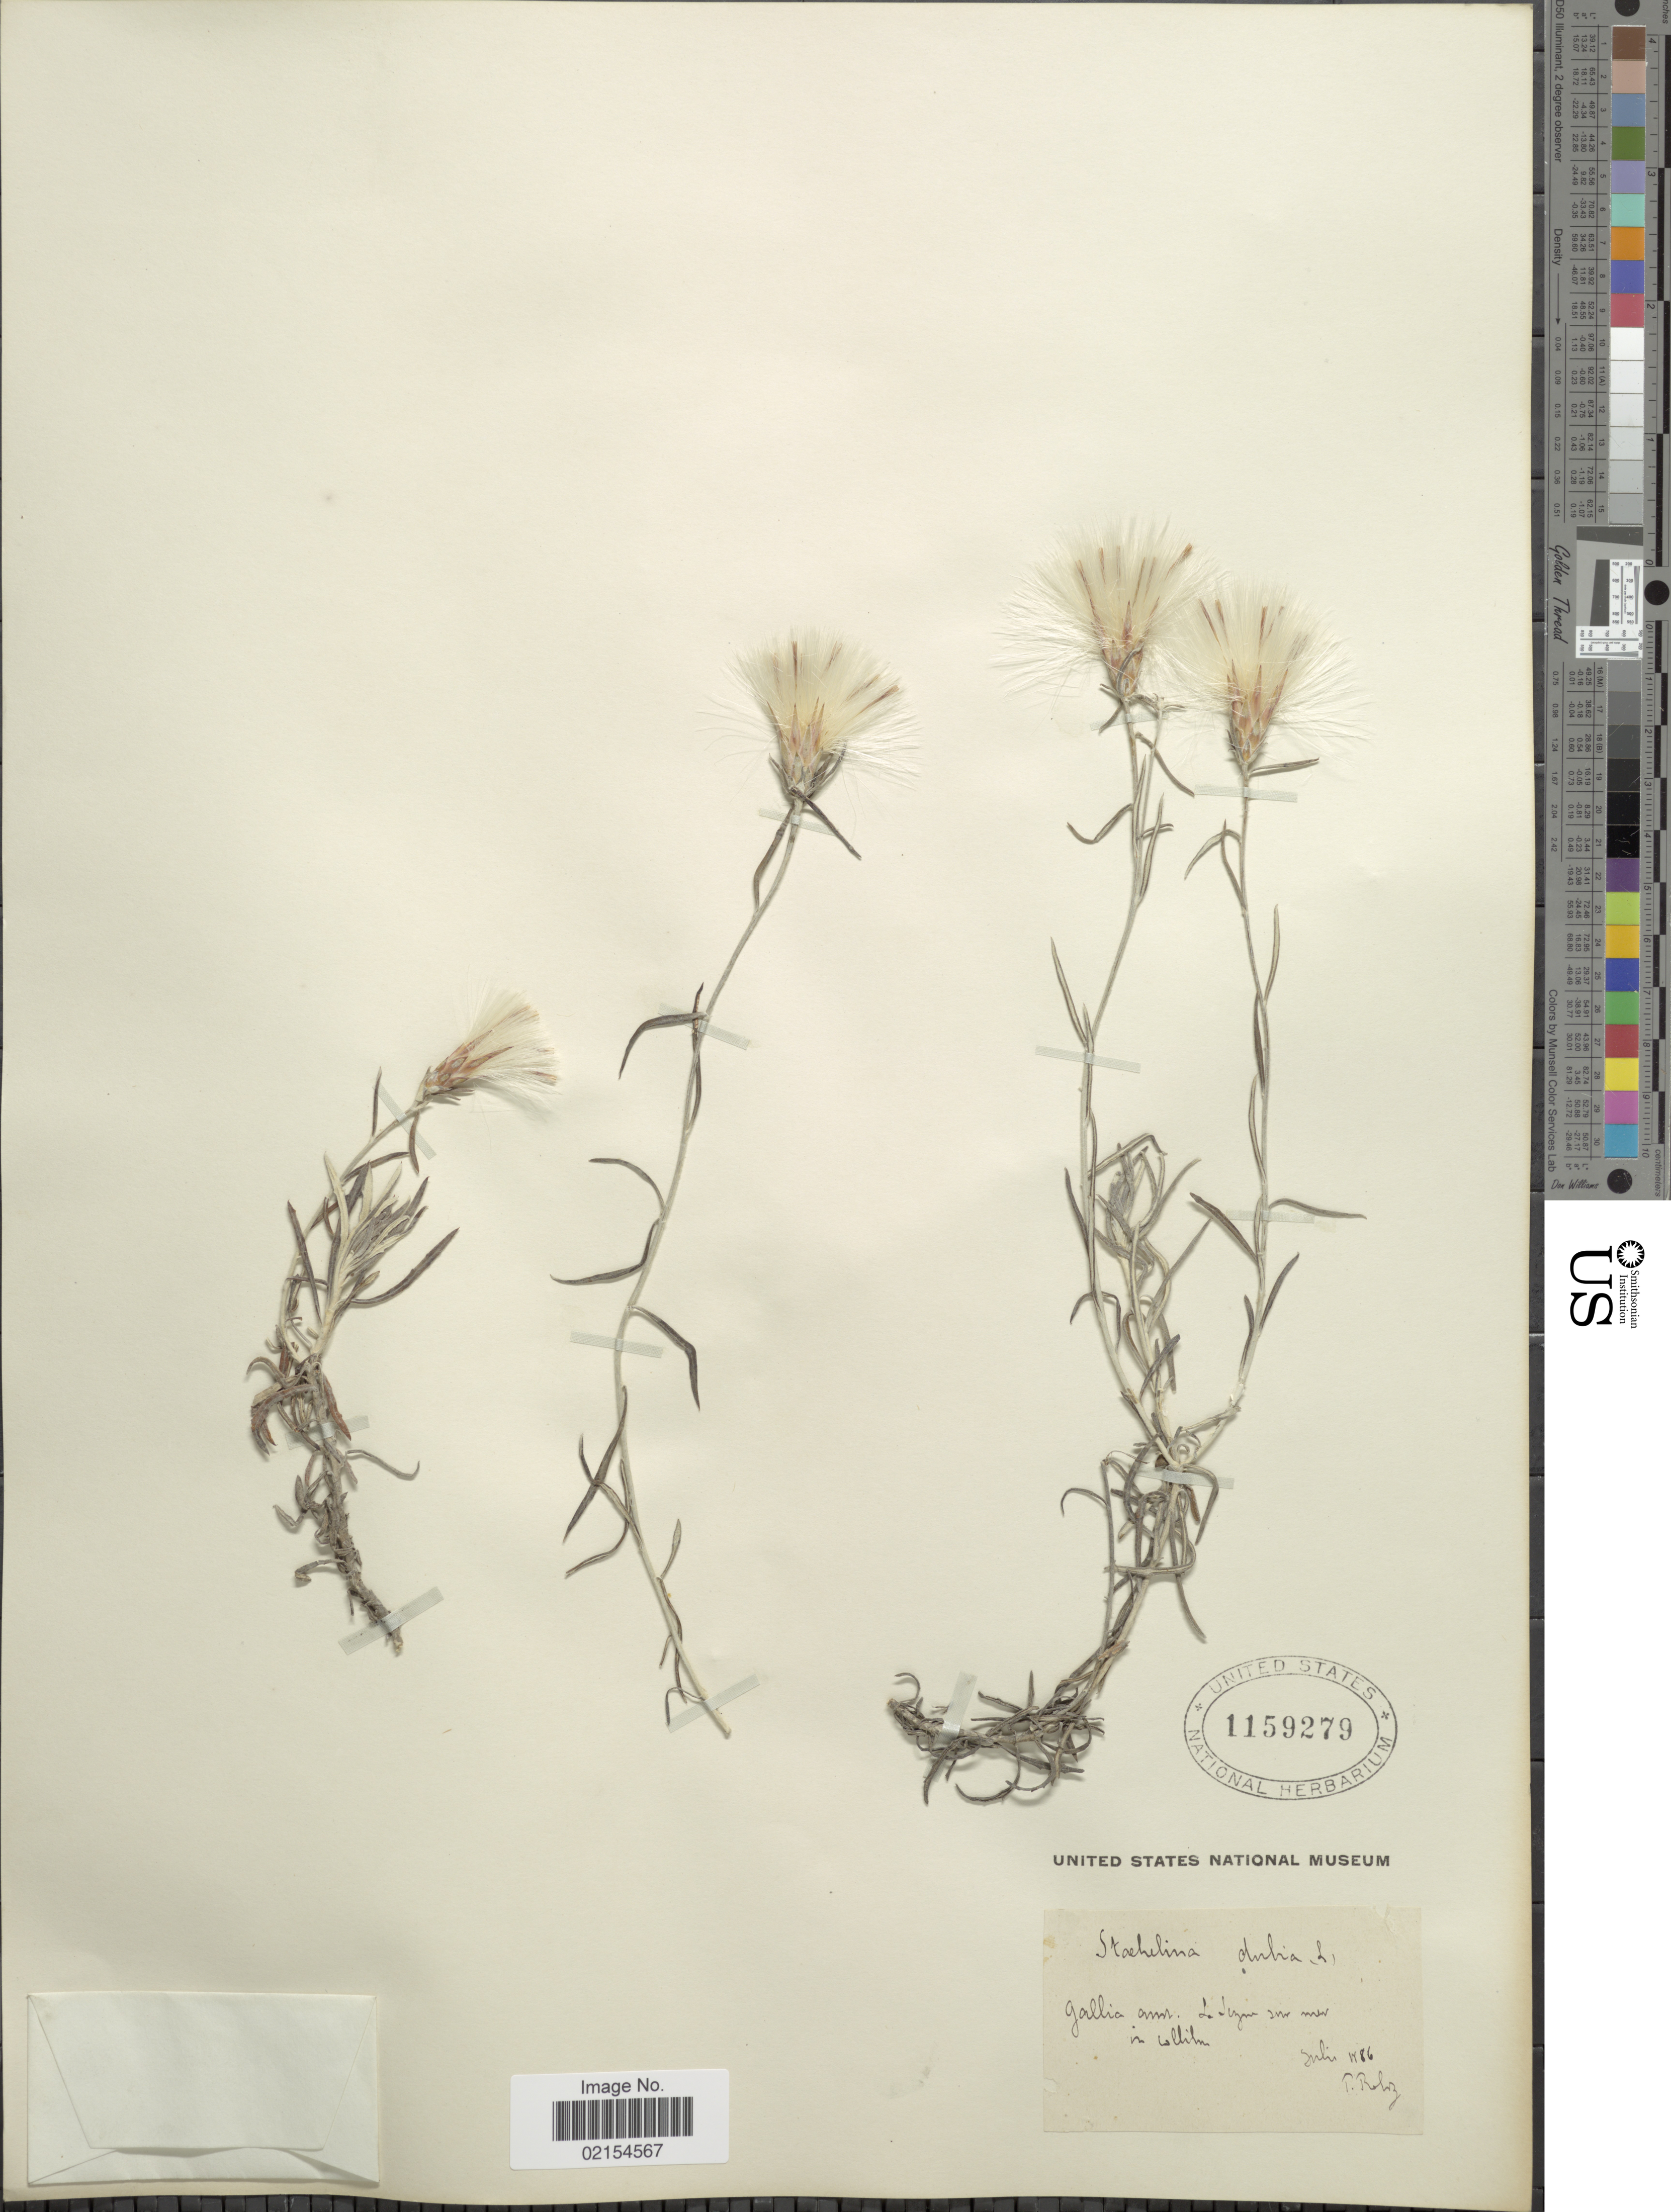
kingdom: Plantae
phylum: Tracheophyta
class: Magnoliopsida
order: Asterales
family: Asteraceae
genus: Staehelina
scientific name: Staehelina dubia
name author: L.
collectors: T. Roloz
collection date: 1886-07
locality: Gallia amt., La Laguna near mev in collibus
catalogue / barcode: US 1159279